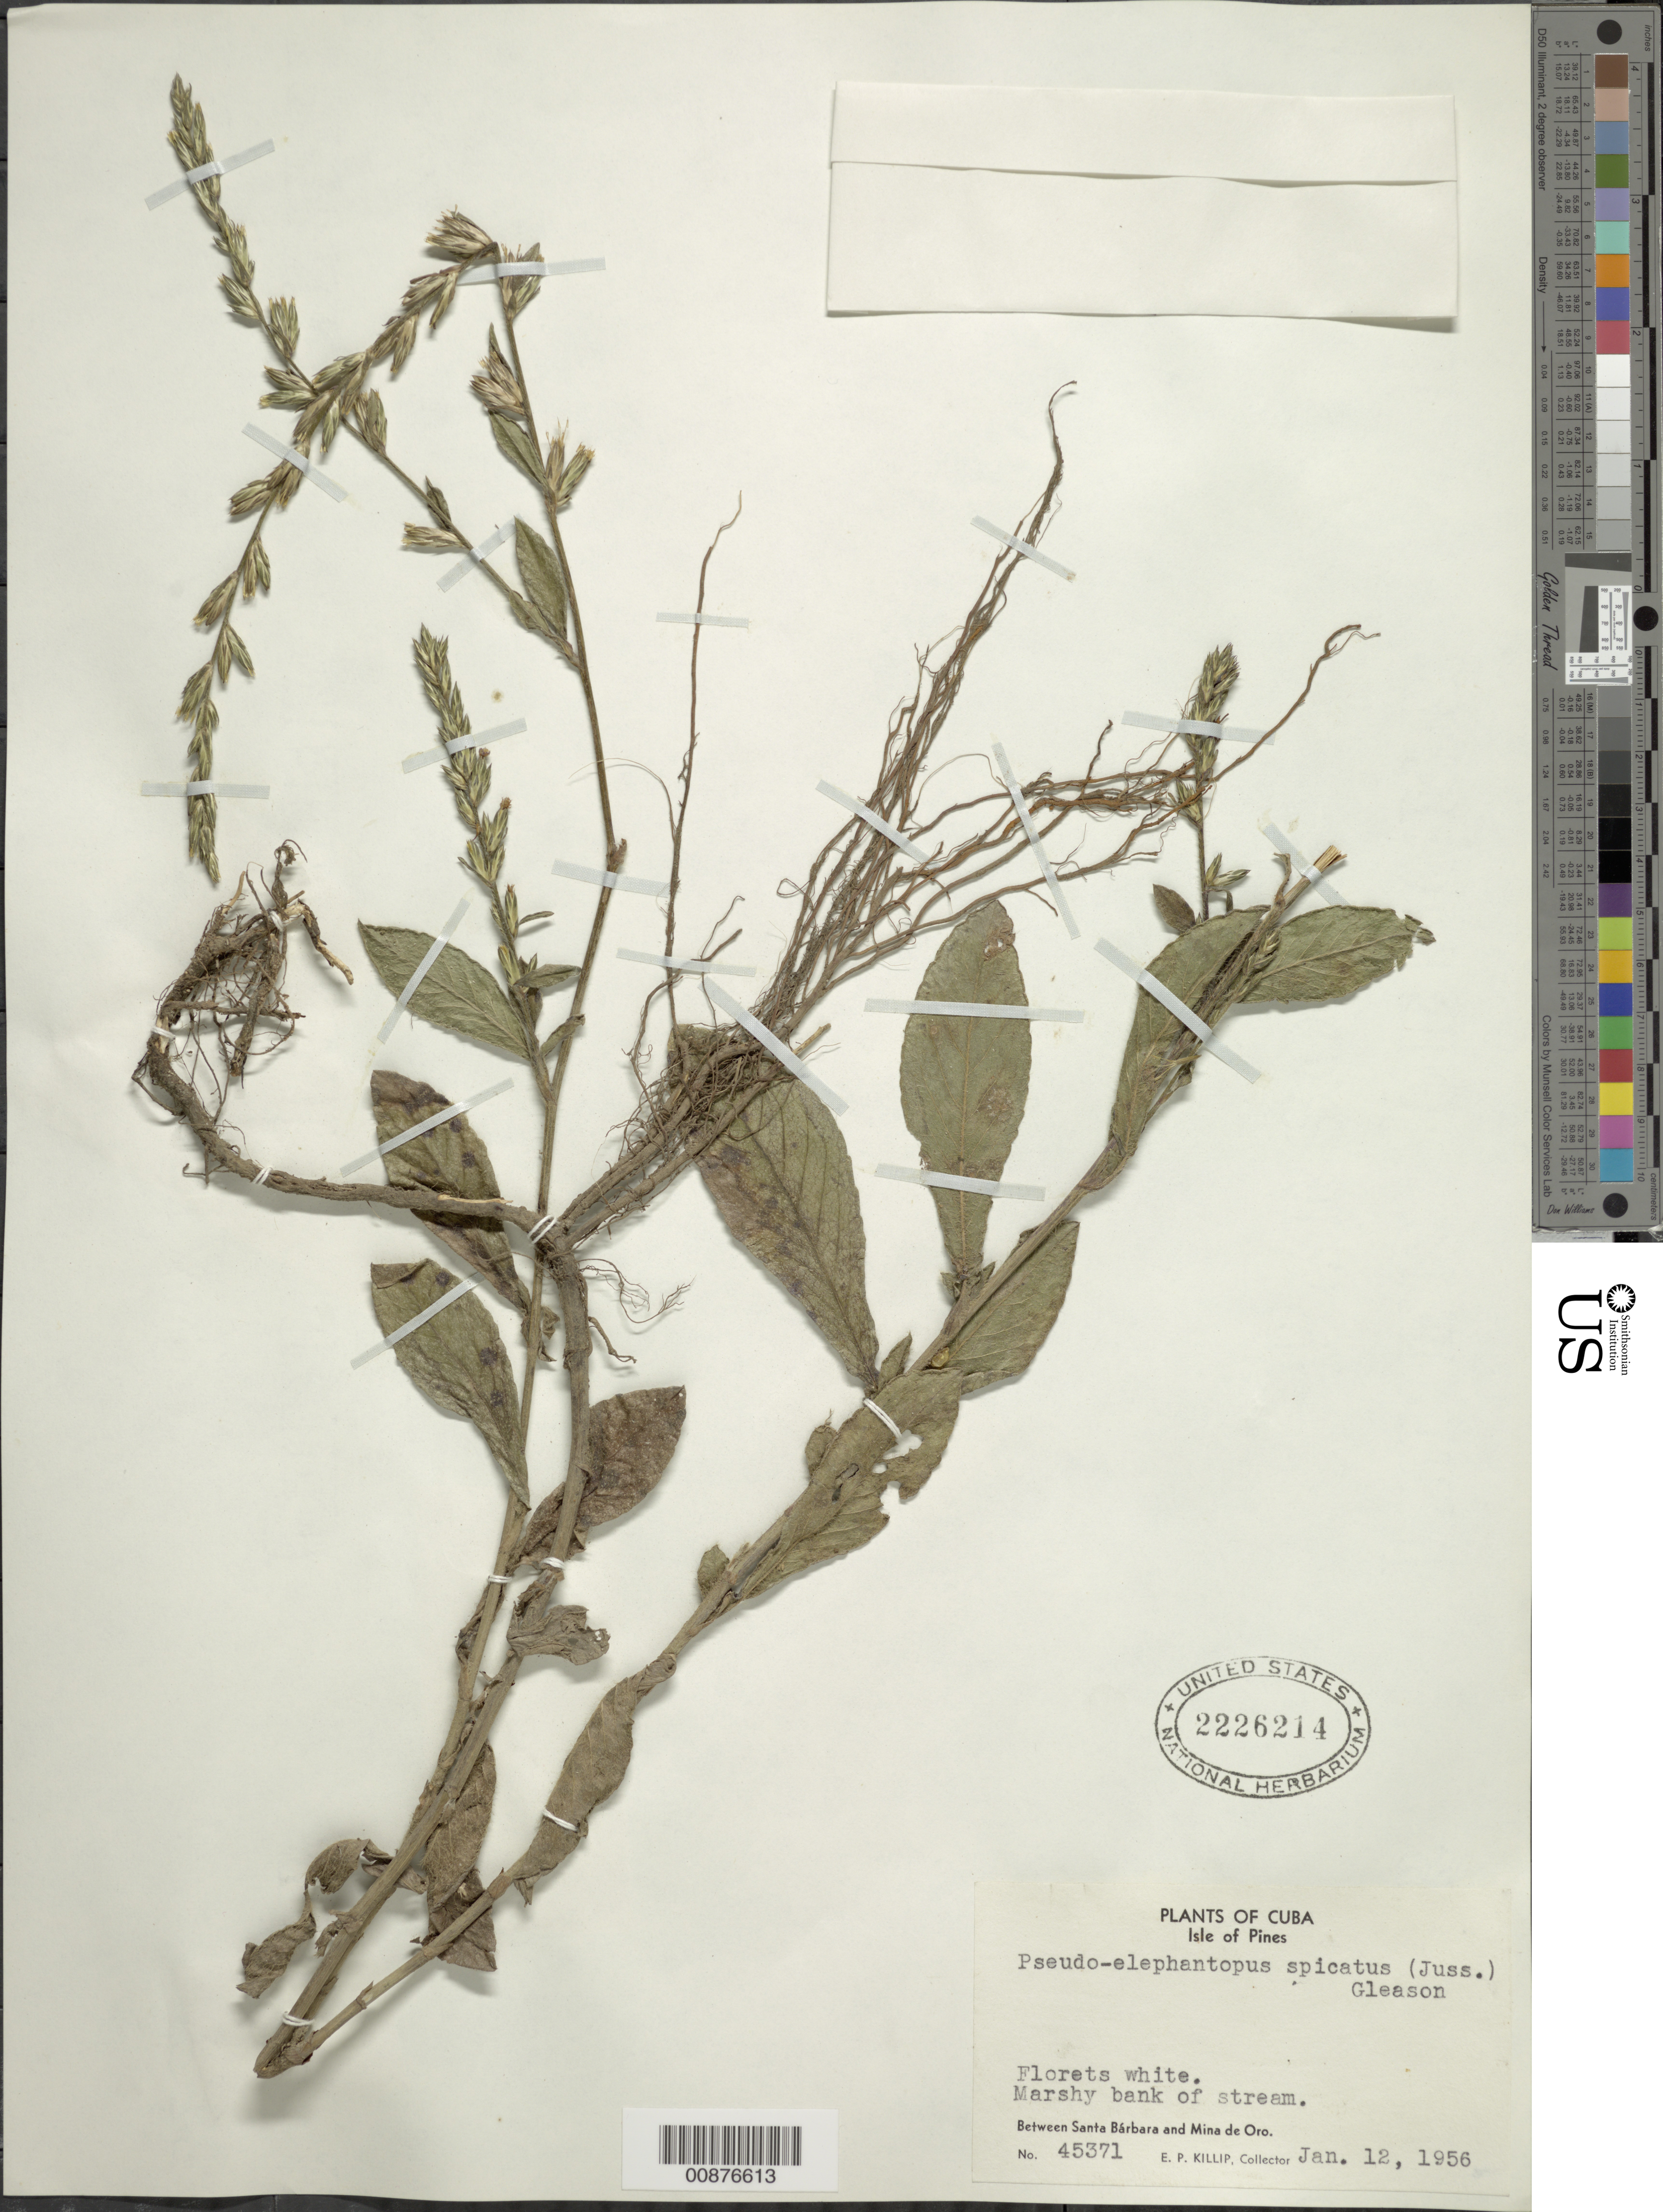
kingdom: Plantae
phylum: Tracheophyta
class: Magnoliopsida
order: Asterales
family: Asteraceae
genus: Pseudelephantopus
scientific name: Pseudelephantopus spicatus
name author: (Juss. ex Aubl.) C.F. Baker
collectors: E. P. Killip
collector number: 45371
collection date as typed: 12 Jun 1956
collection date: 1956-06-12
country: Cuba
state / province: Isla de La Juventud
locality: Between Santa Bárbara and Mina de Oro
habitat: Marshy bank of stream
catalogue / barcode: US 2226214